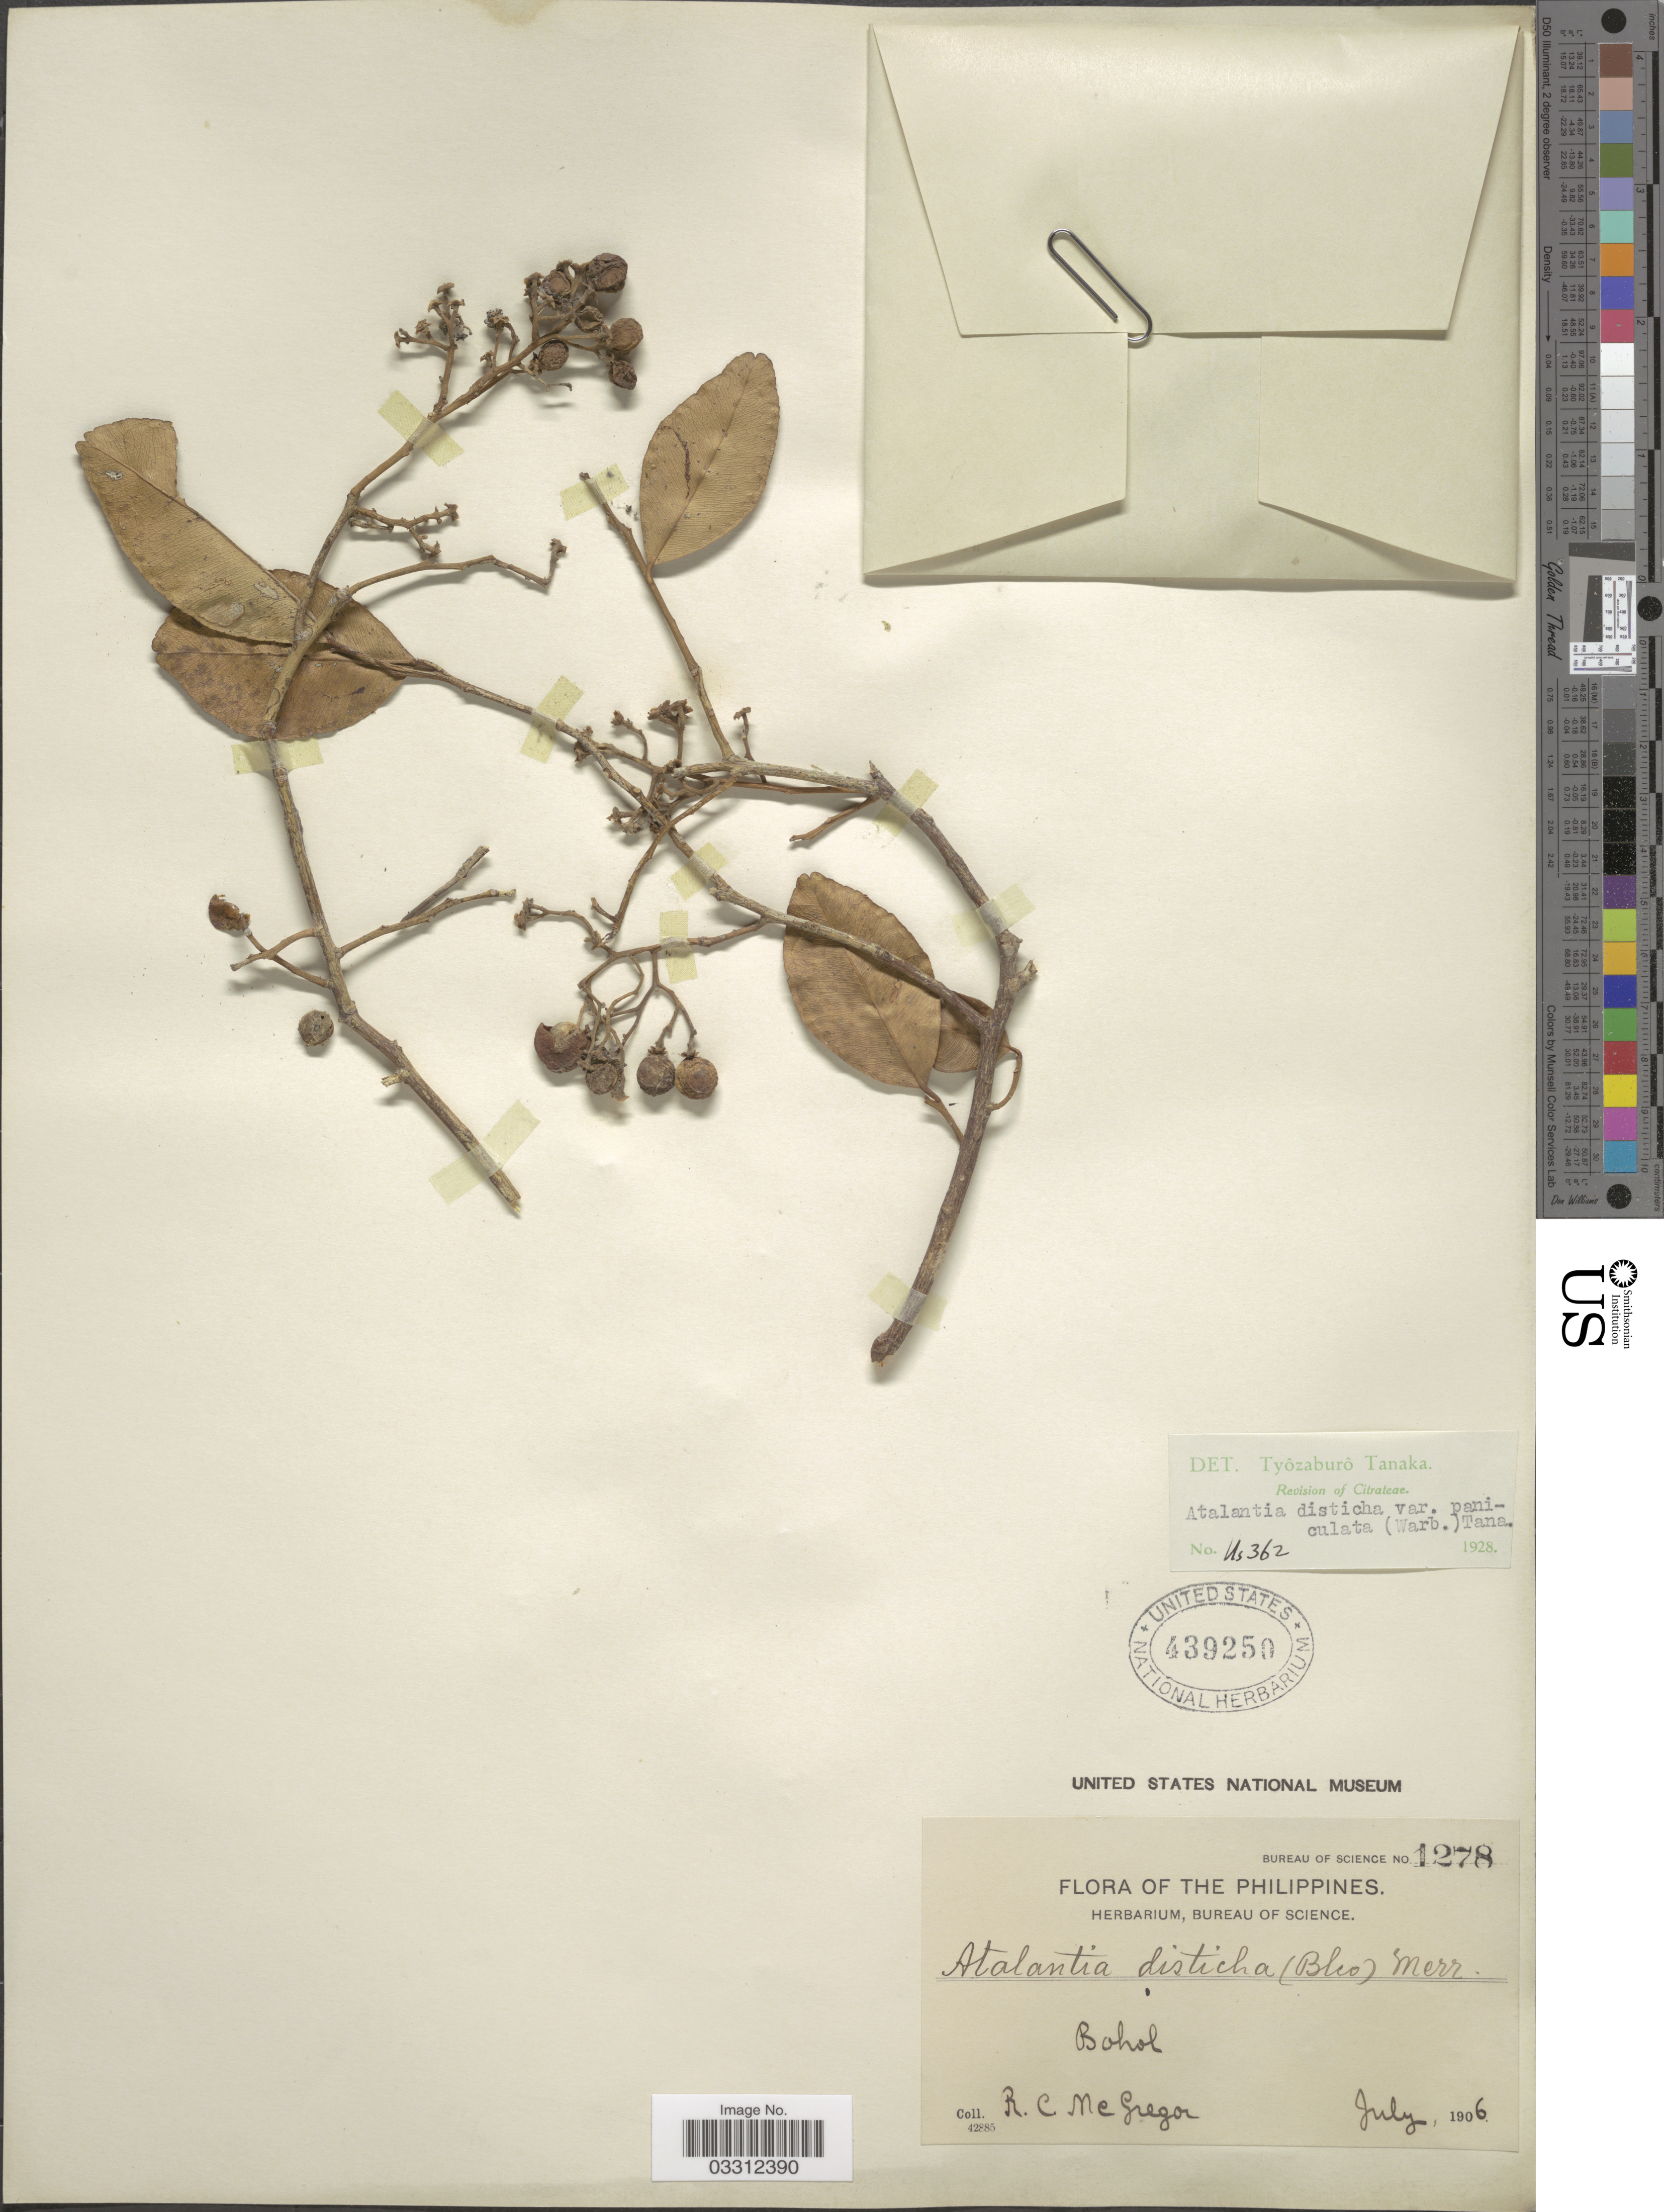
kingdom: Plantae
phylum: Tracheophyta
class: Magnoliopsida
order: Sapindales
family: Rutaceae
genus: Atalantia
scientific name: Atalantia racemosa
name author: Wight ex Hook.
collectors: R. C. McGregor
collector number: Bureau of Science 1278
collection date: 1906-07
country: Philippines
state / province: Central Visayas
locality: Bohol.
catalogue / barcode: US 439250